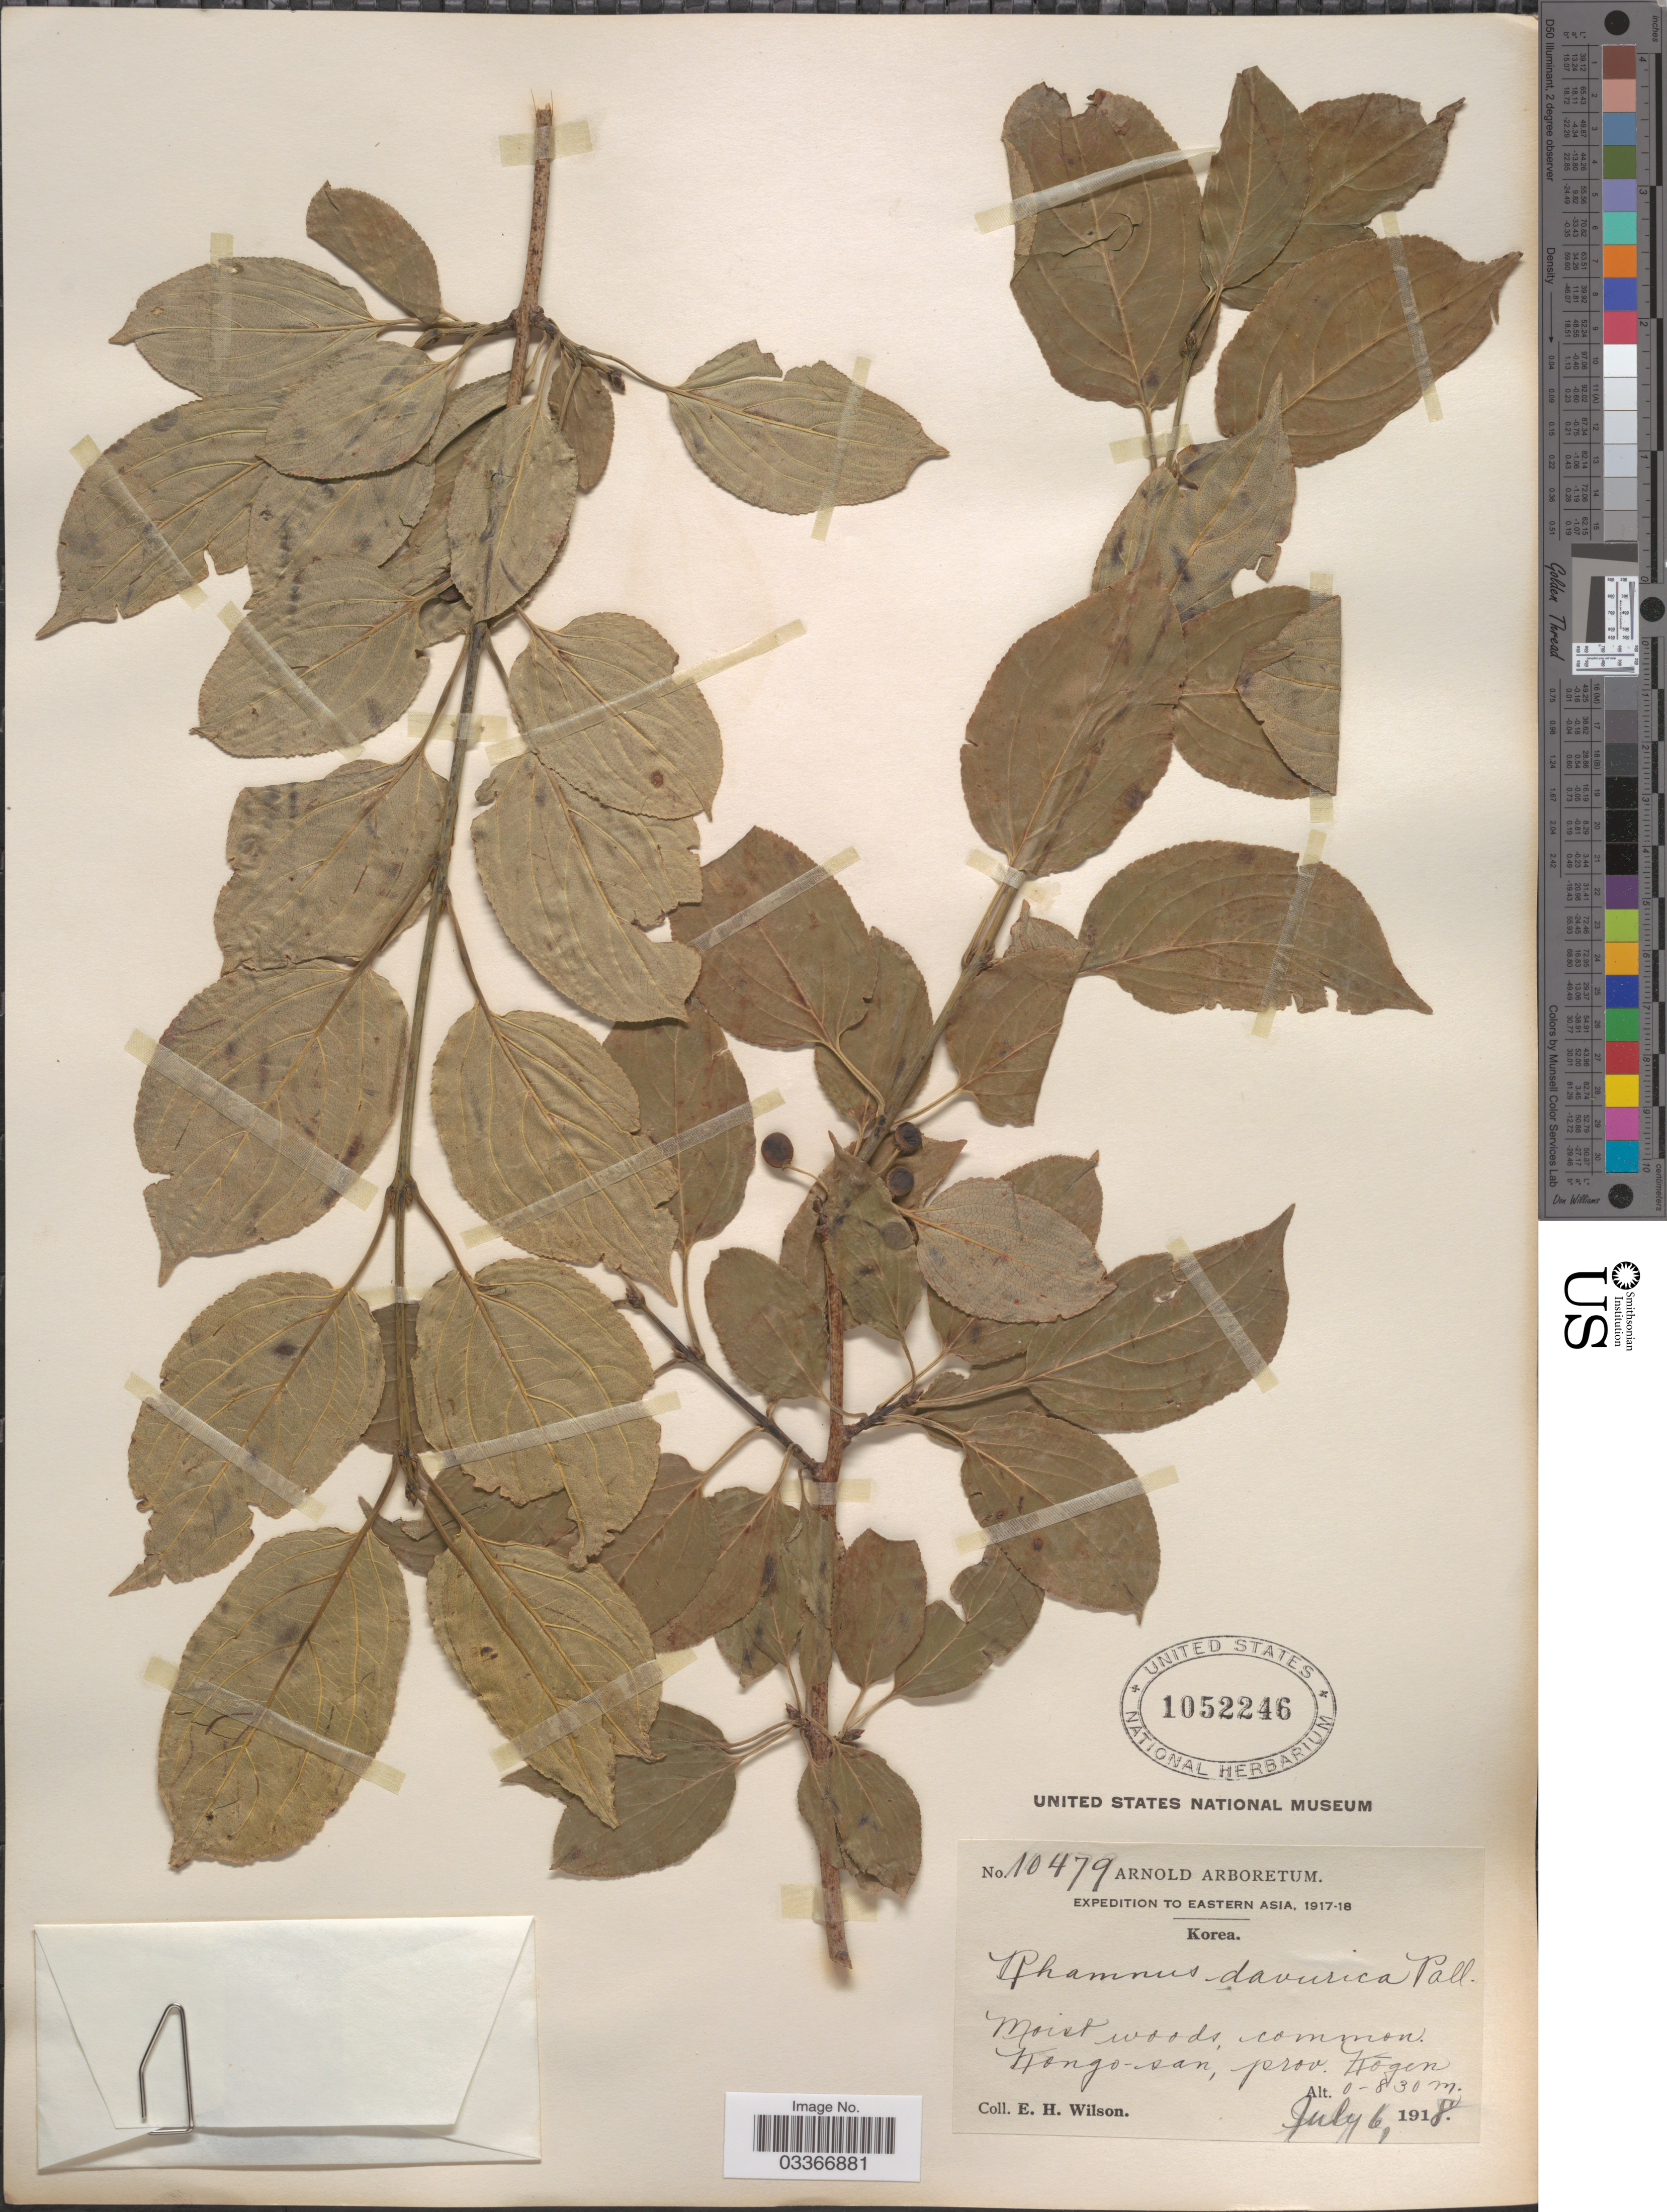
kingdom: Plantae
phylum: Tracheophyta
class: Magnoliopsida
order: Rosales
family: Rhamnaceae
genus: Rhamnus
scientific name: Rhamnus davurica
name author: Pall.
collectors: E. Wilson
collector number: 10479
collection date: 1918-07-06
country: North Korea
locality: Kongo-san, prov. Kogen.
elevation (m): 0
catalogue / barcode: US 1052246